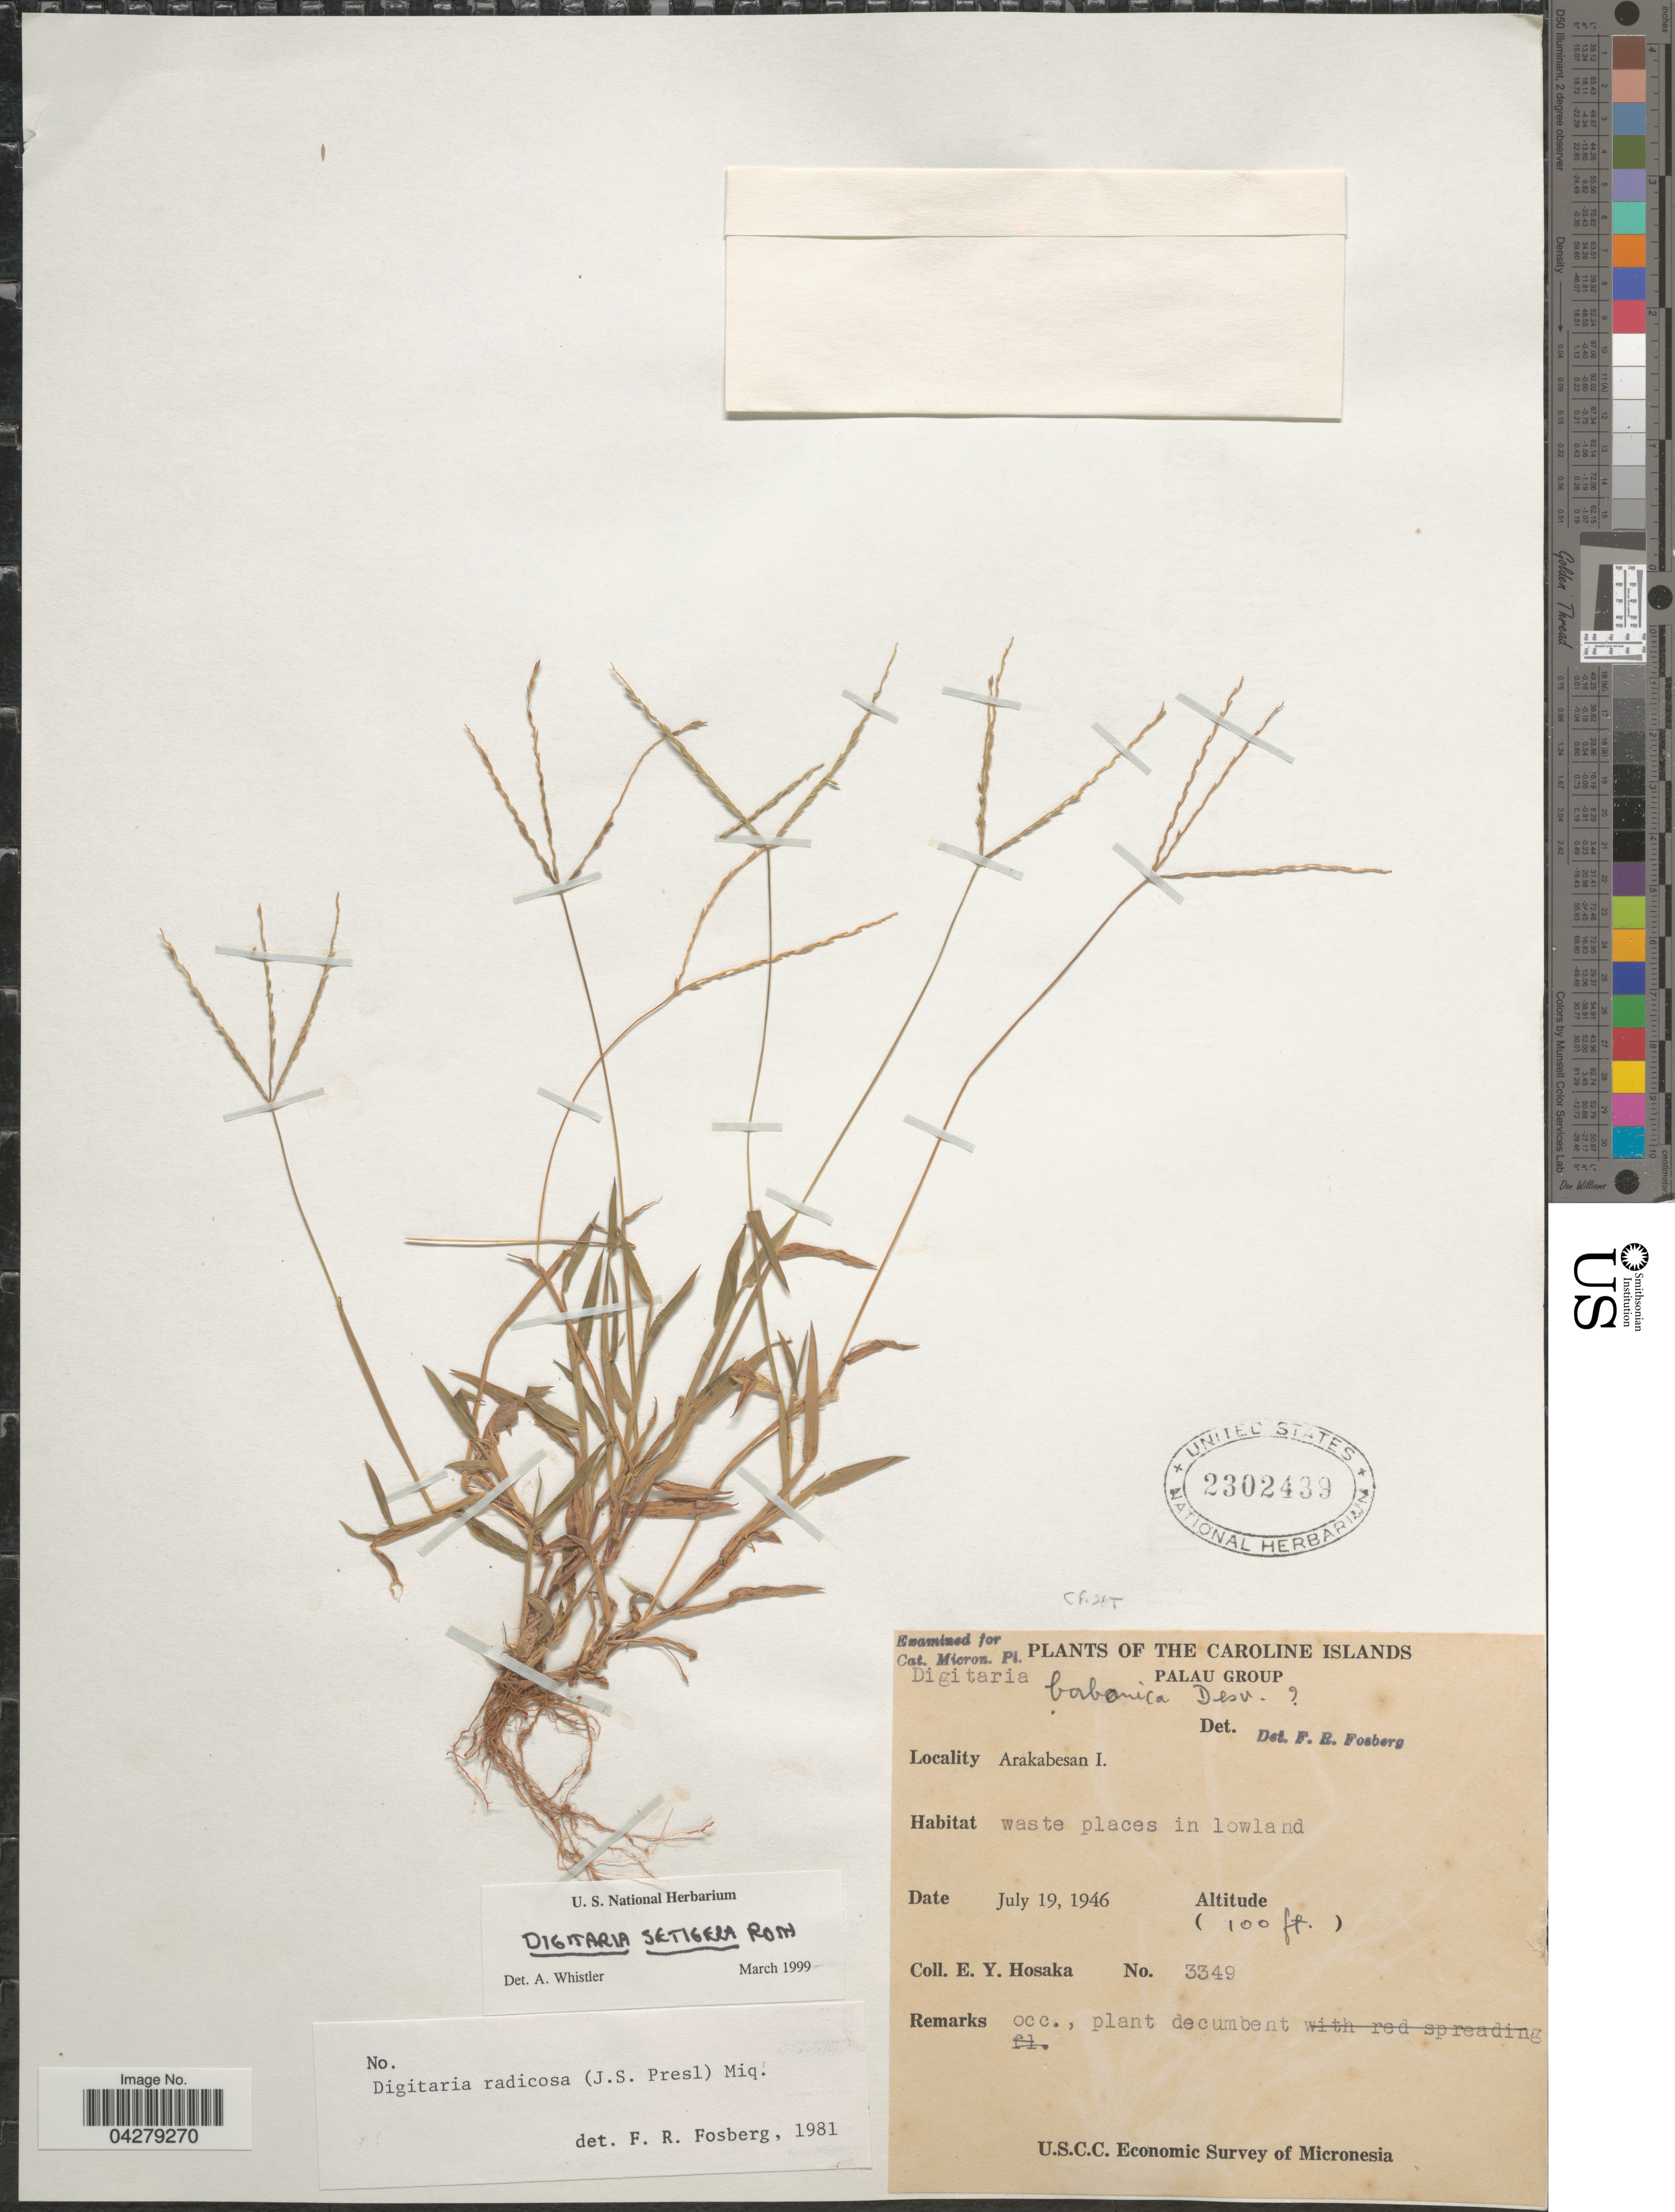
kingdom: Plantae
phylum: Tracheophyta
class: Liliopsida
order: Poales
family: Poaceae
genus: Digitaria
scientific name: Digitaria setigera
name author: Roth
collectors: E. Y. Hosaka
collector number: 3349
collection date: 1946-07-19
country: Palau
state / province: Koror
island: Ngerekebesang [Arakabesan]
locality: The Caroline Islands. Palau Group. Arakabesan I. U.S.C.C. Economic Survey of Micronesia.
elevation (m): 30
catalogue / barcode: US 2302439